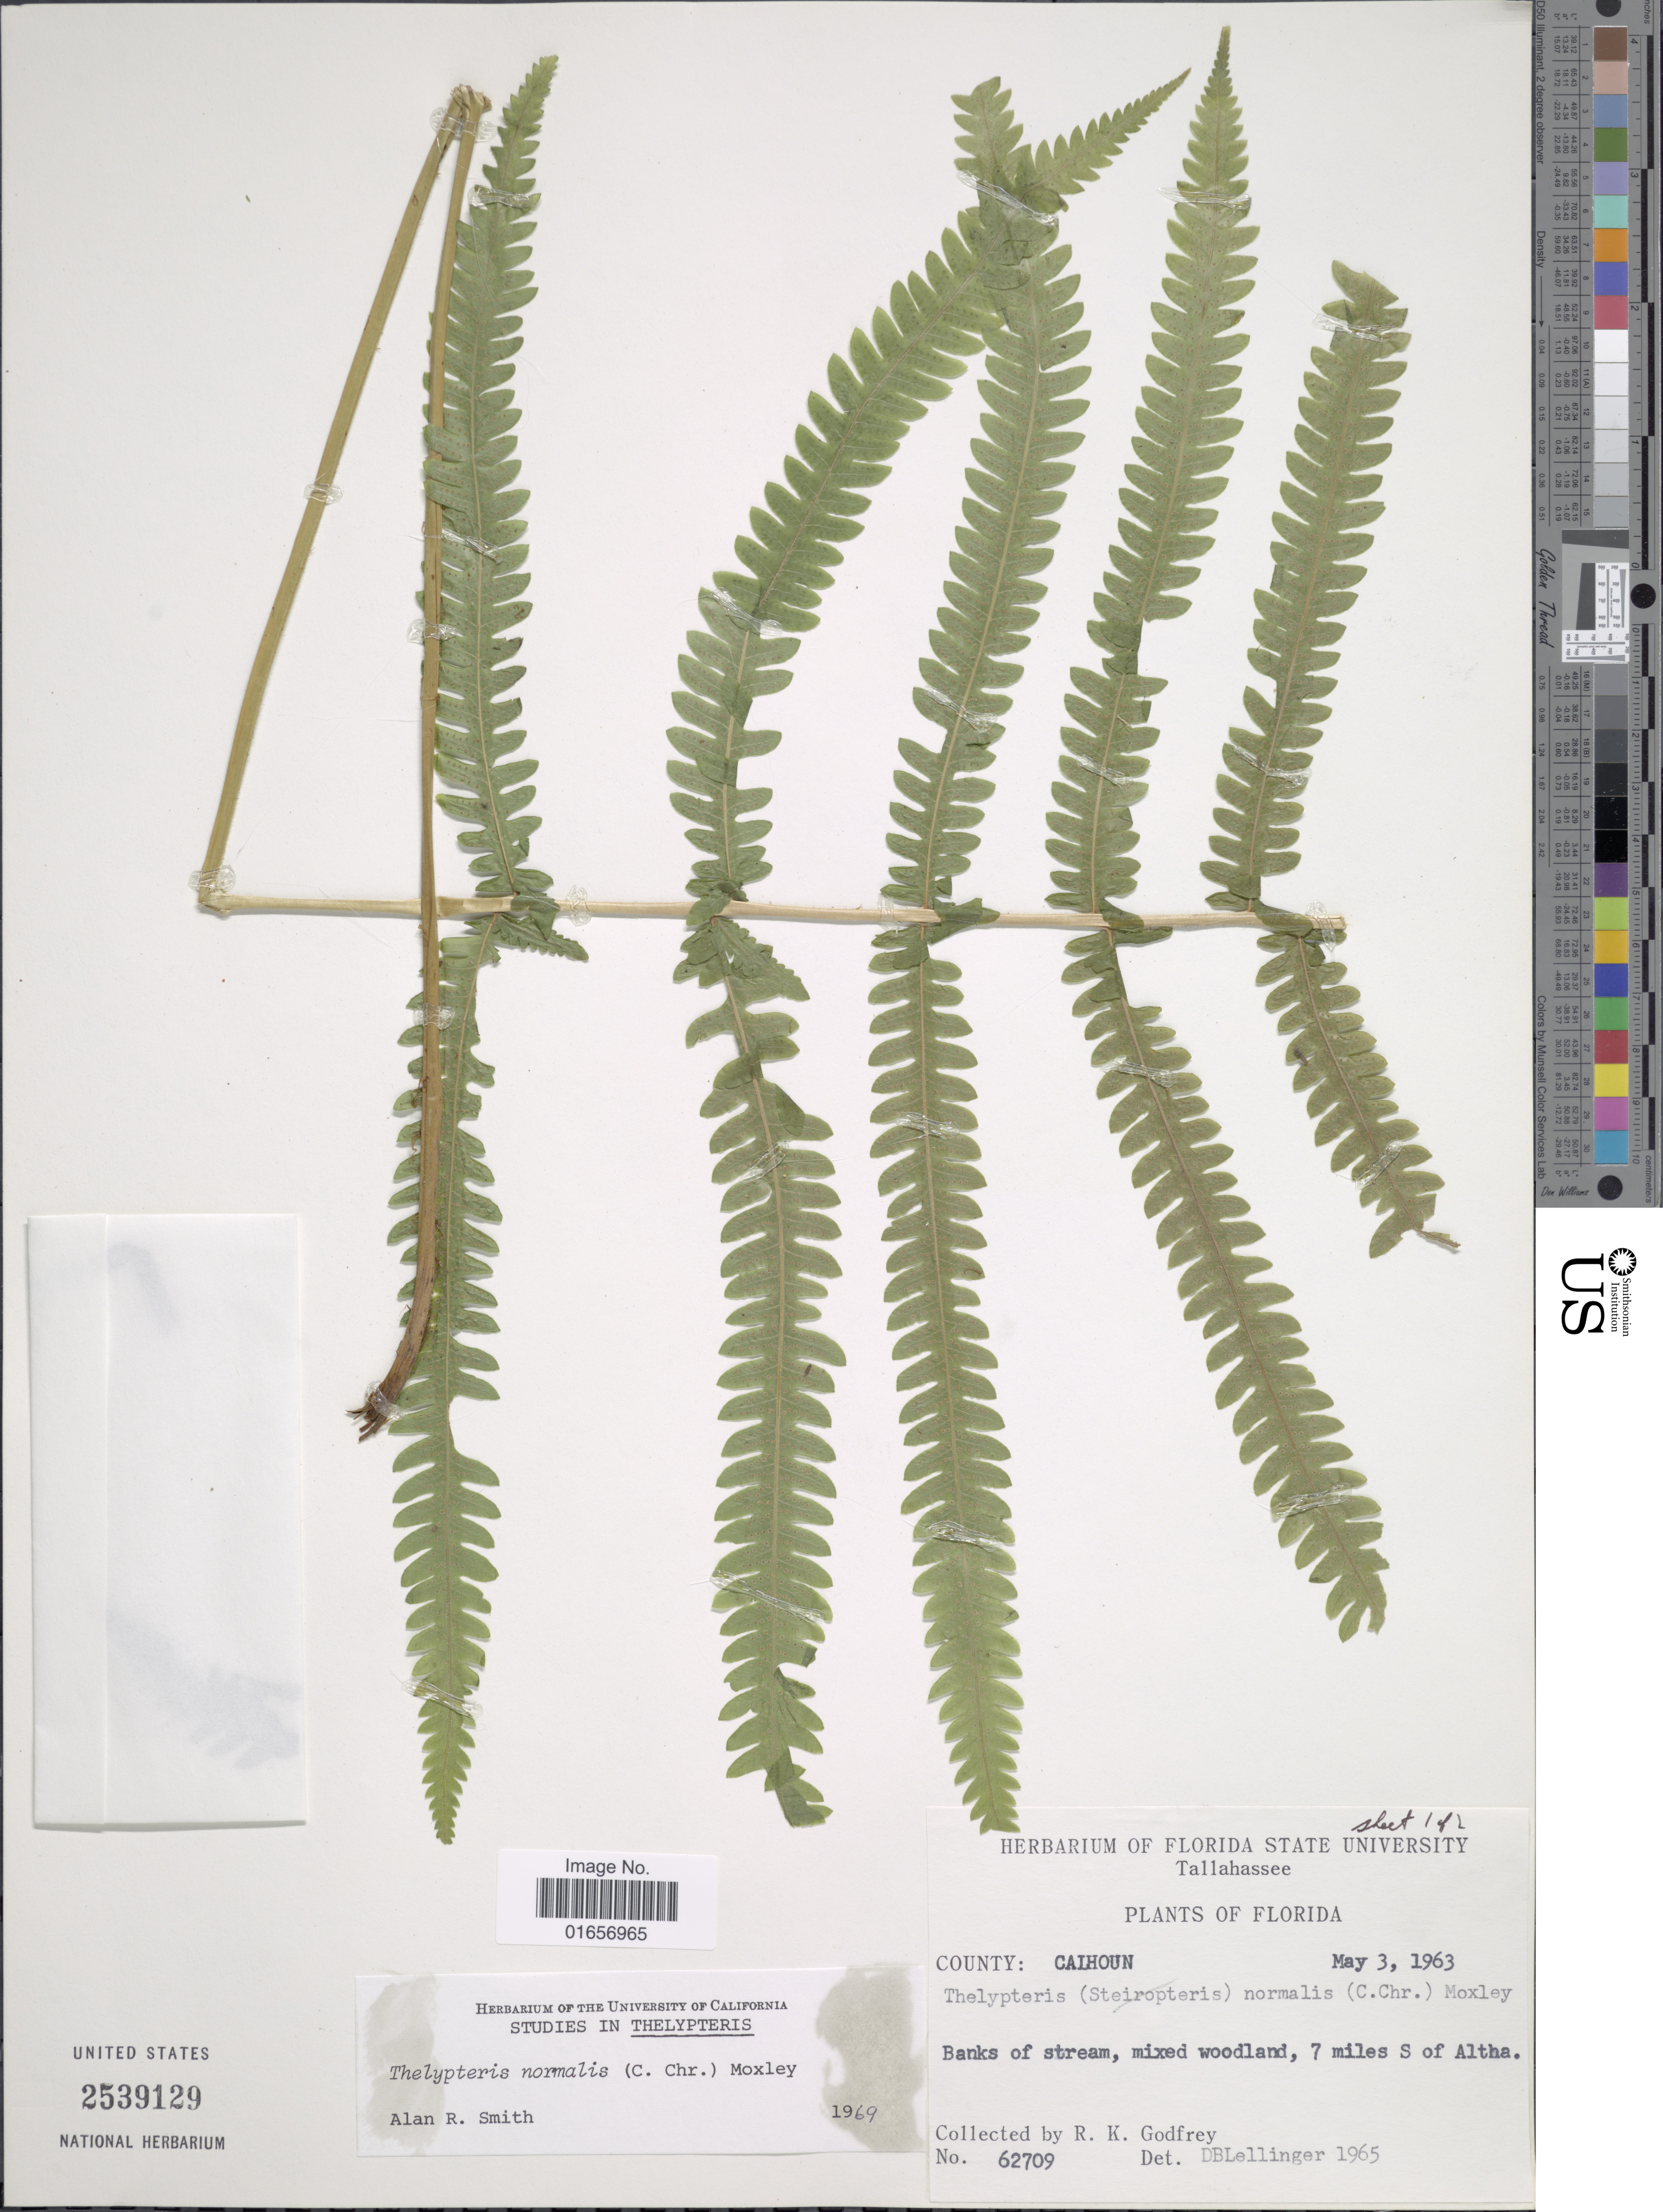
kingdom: Plantae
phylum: Tracheophyta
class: Polypodiopsida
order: Polypodiales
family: Thelypteridaceae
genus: Christella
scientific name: Christella kunthii comb. ined.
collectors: R. K. Godfrey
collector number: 62709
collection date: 1963-05-03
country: United States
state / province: Florida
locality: Caihoun, 7 miles S of Altha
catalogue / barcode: US 2539129